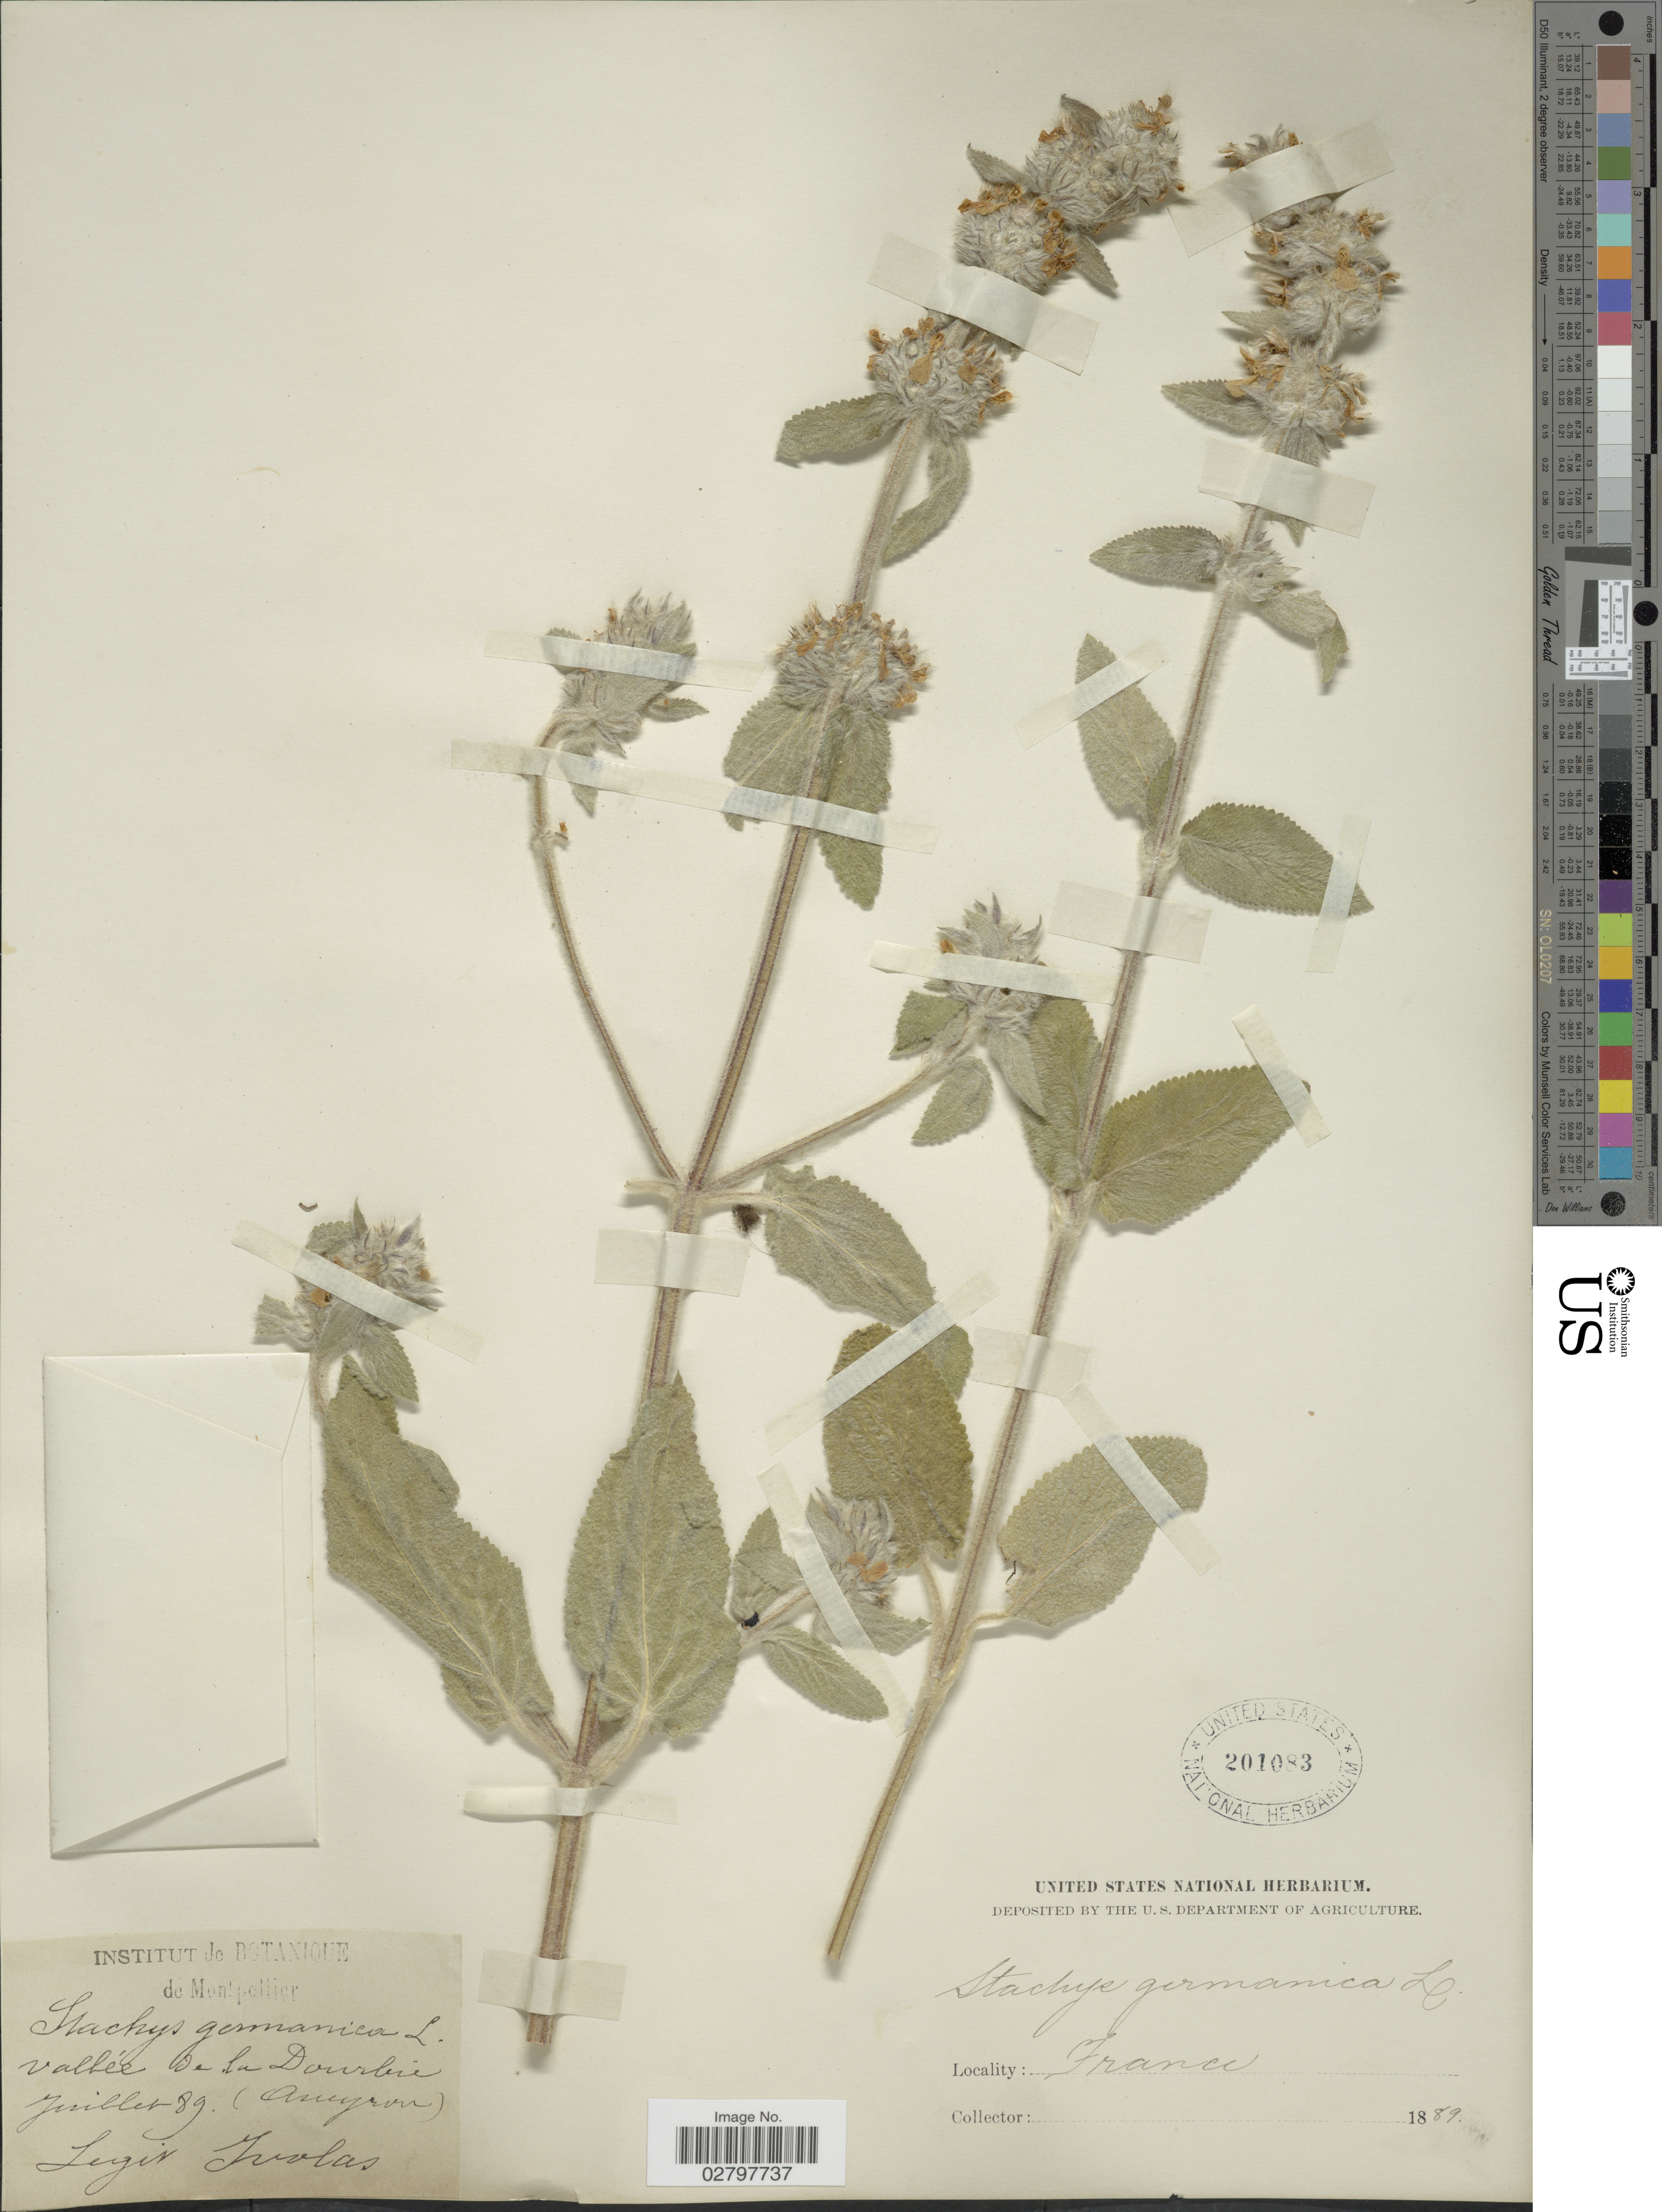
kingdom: Plantae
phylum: Tracheophyta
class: Magnoliopsida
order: Lamiales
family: Lamiaceae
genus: Stachys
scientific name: Stachys germanica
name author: L.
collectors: Ivolas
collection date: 1889-07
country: France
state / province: Occitanie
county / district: Aveyron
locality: Vallée de la Dourbie (Aveyron)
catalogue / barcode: US 201083